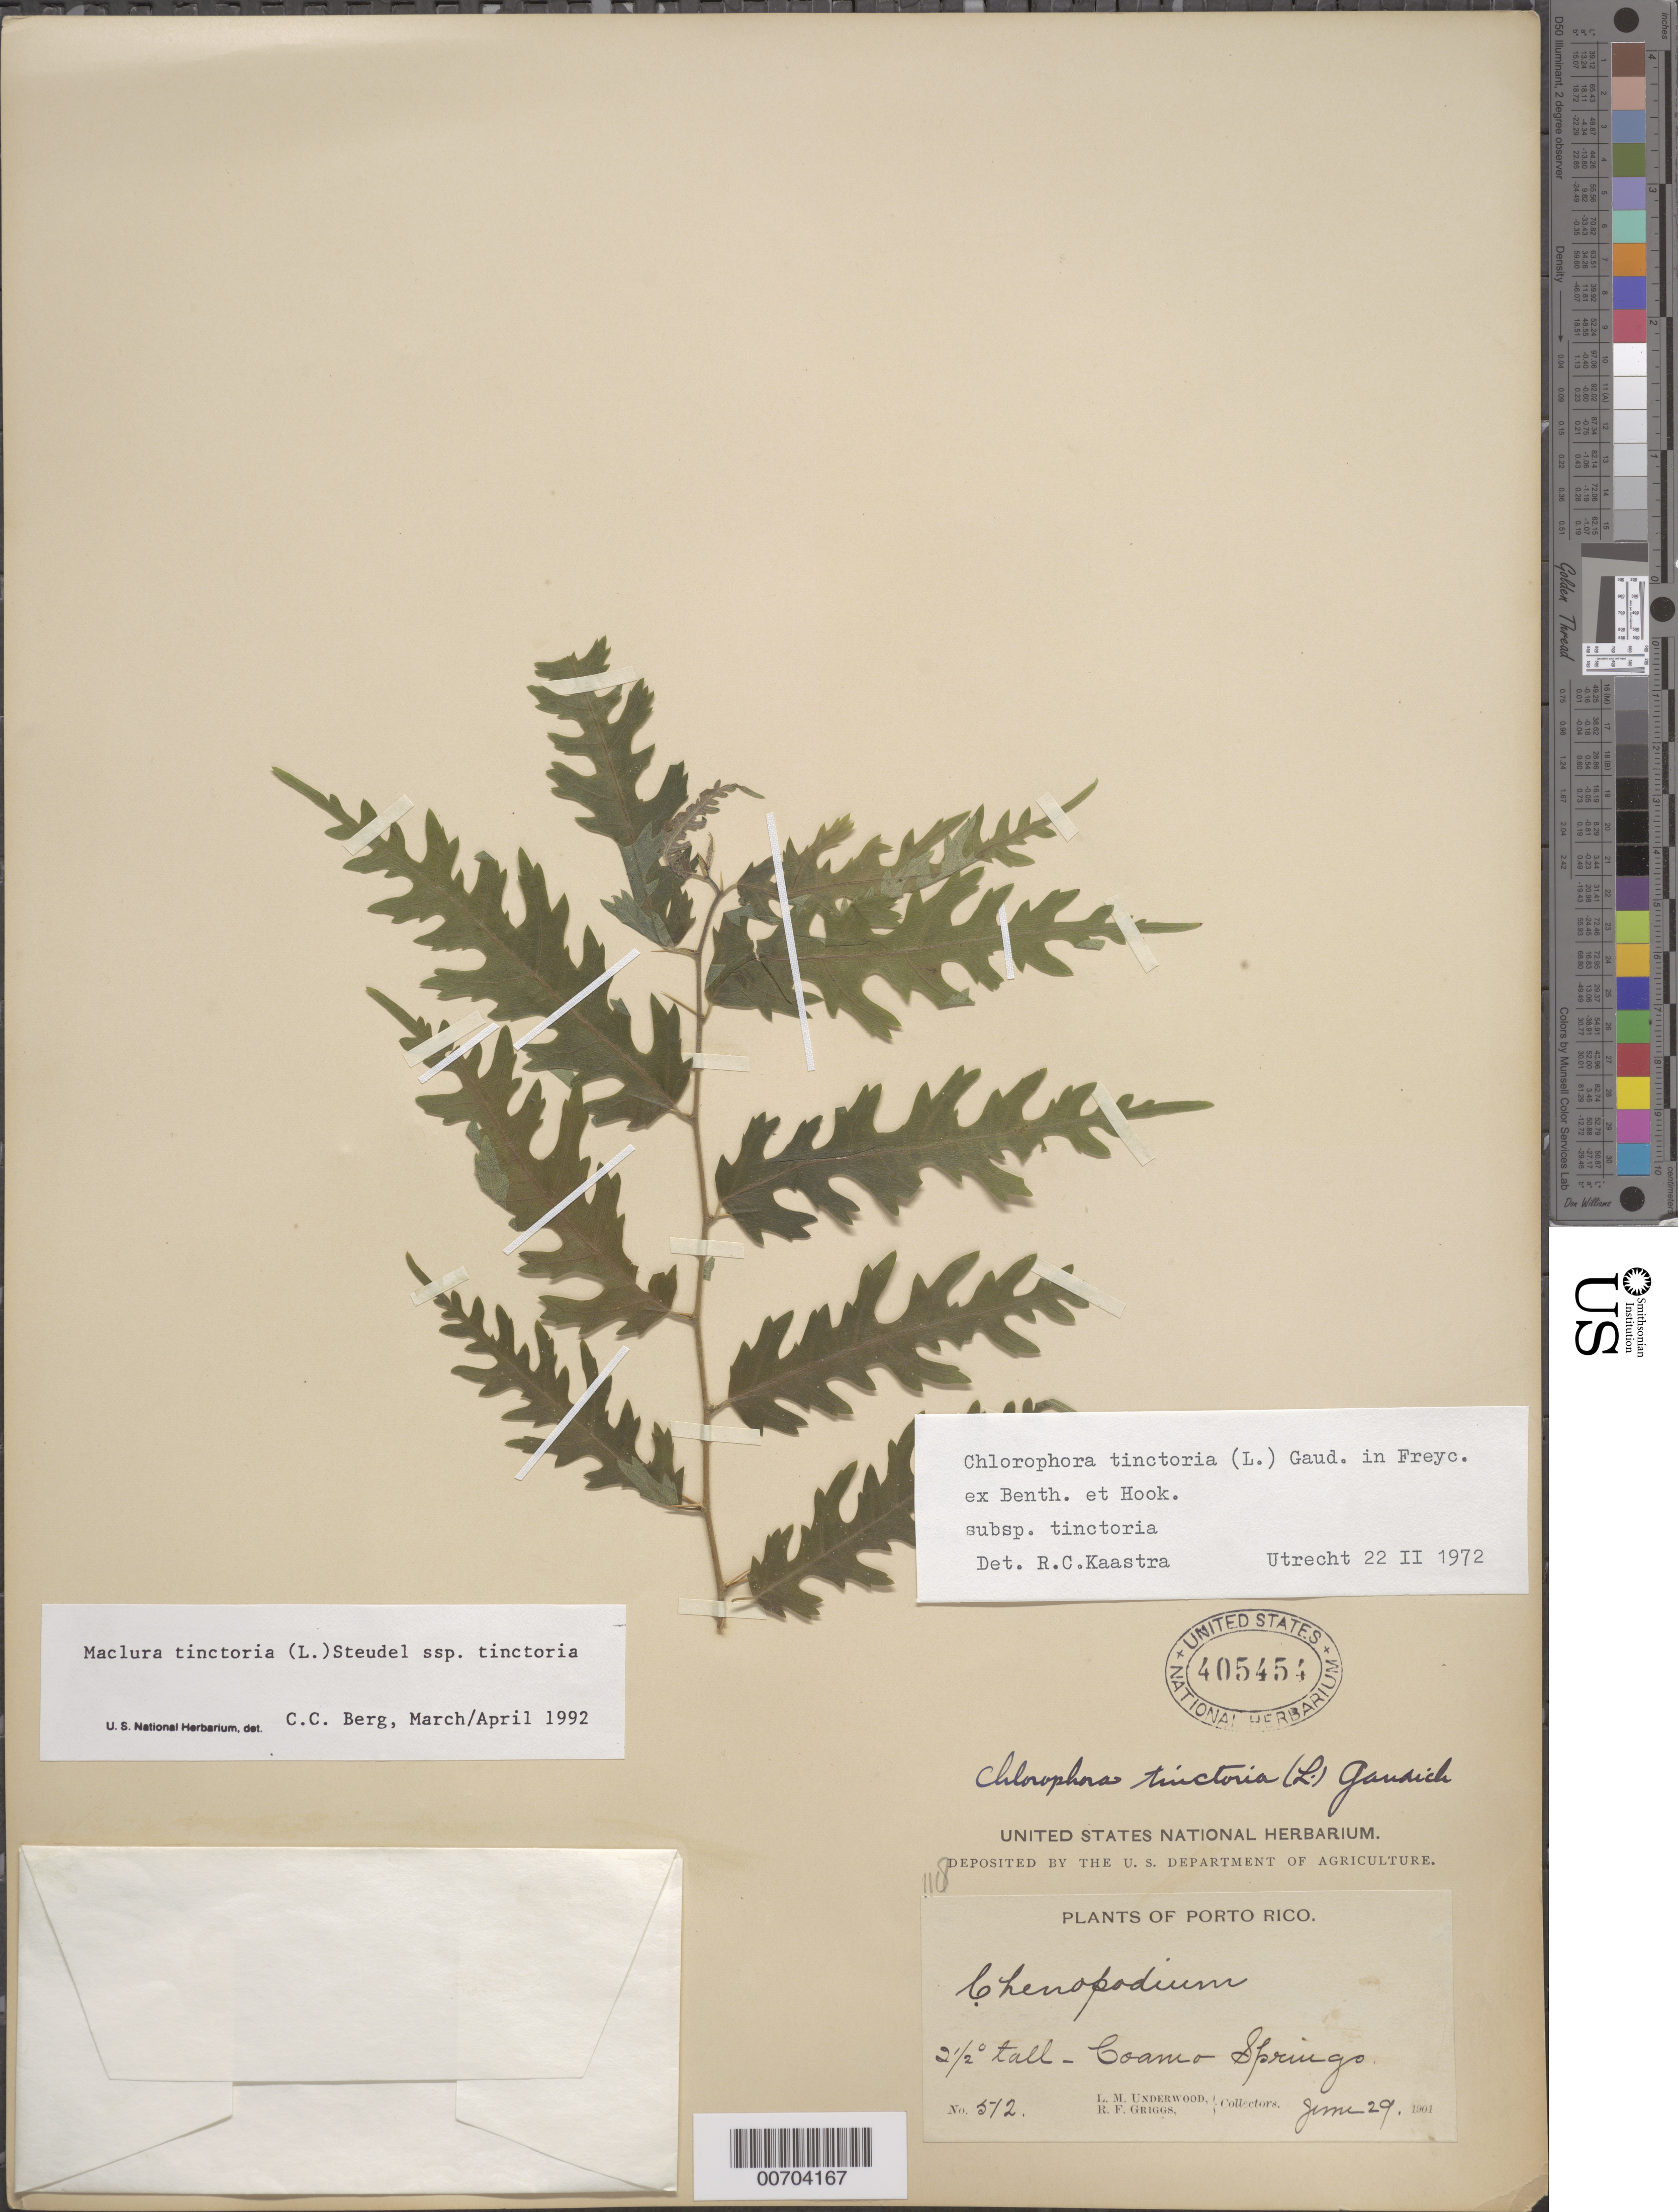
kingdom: Plantae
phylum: Tracheophyta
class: Magnoliopsida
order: Rosales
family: Moraceae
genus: Maclura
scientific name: Maclura tinctoria subsp. tinctoria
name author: (L.) D. Don ex Steud.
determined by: Berg, C. C.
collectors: L. M. Underwood & R. F. Griggs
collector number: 512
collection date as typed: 29 Jun 1901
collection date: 1901-06-29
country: Puerto Rico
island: Greater Antilles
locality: Coamo Springs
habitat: springs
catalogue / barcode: US 405454